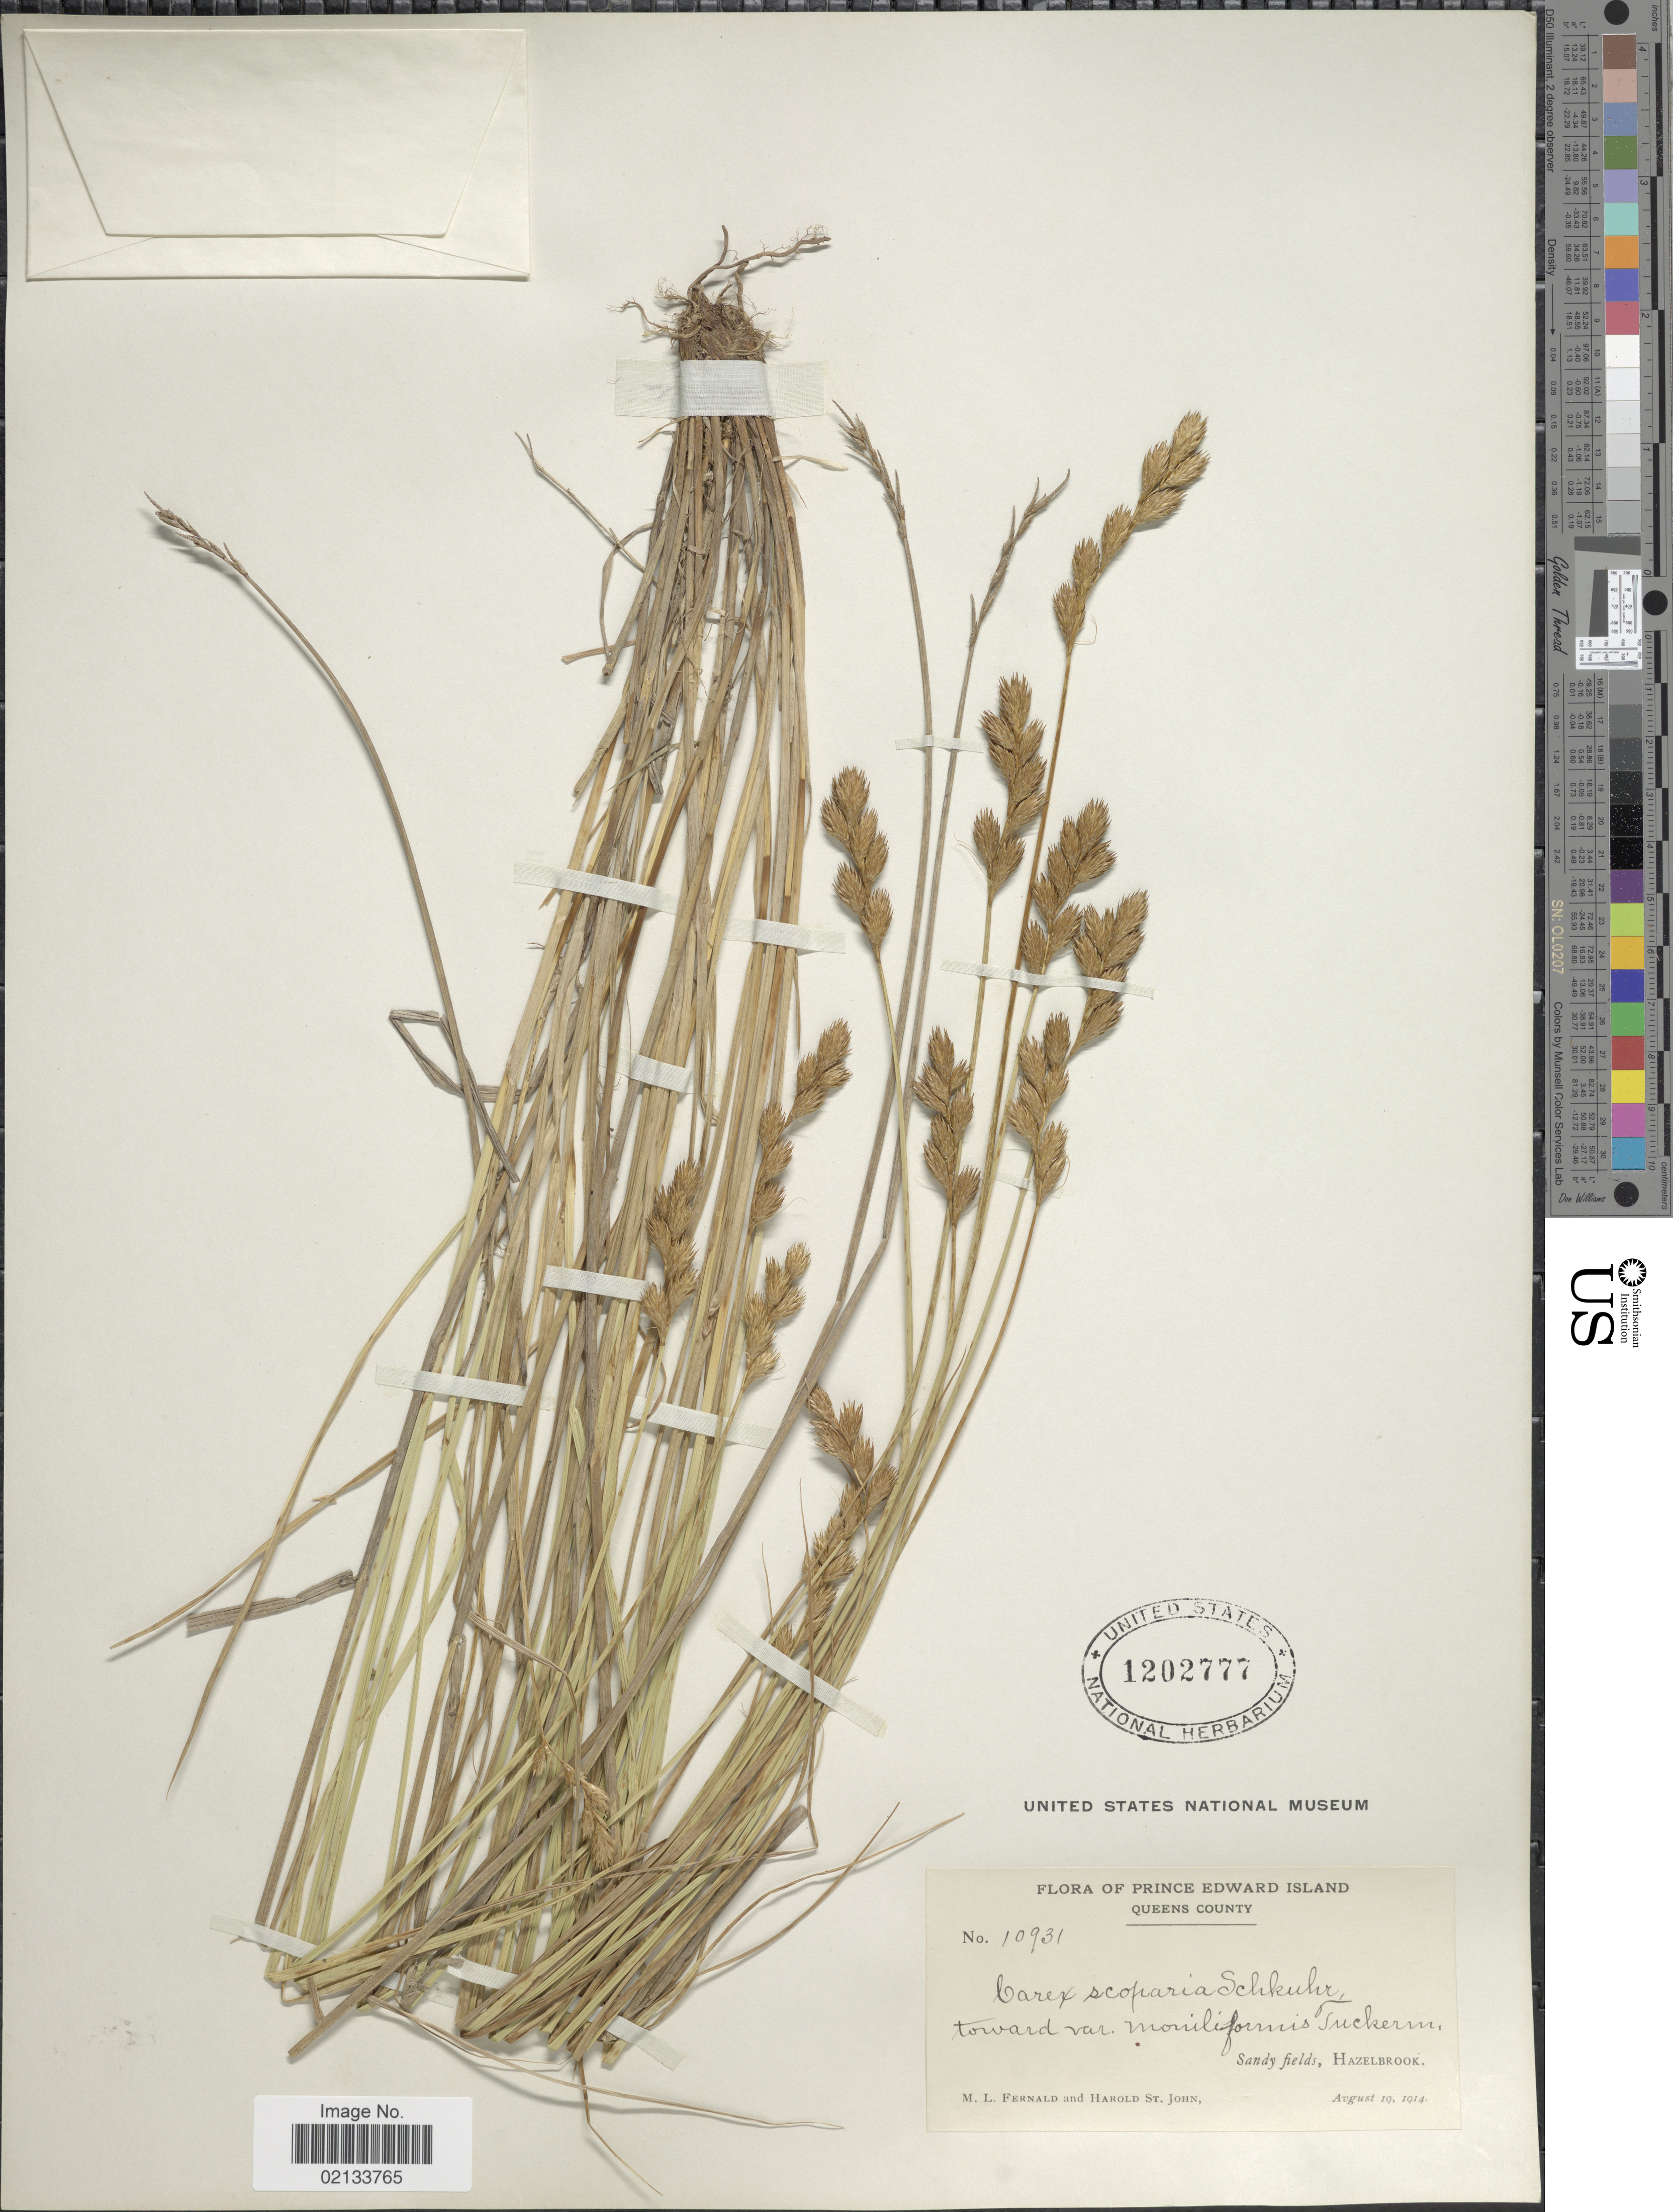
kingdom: Plantae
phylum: Tracheophyta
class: Liliopsida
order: Poales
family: Cyperaceae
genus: Carex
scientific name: Carex scoparia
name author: Schkuhr ex Willd.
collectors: M. L. Fernald & H. St. John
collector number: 10931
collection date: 1914-08-19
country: Canada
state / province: Prince Edward Island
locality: Queens County, Sandy fields, Hazelbrook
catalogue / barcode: US 1202777